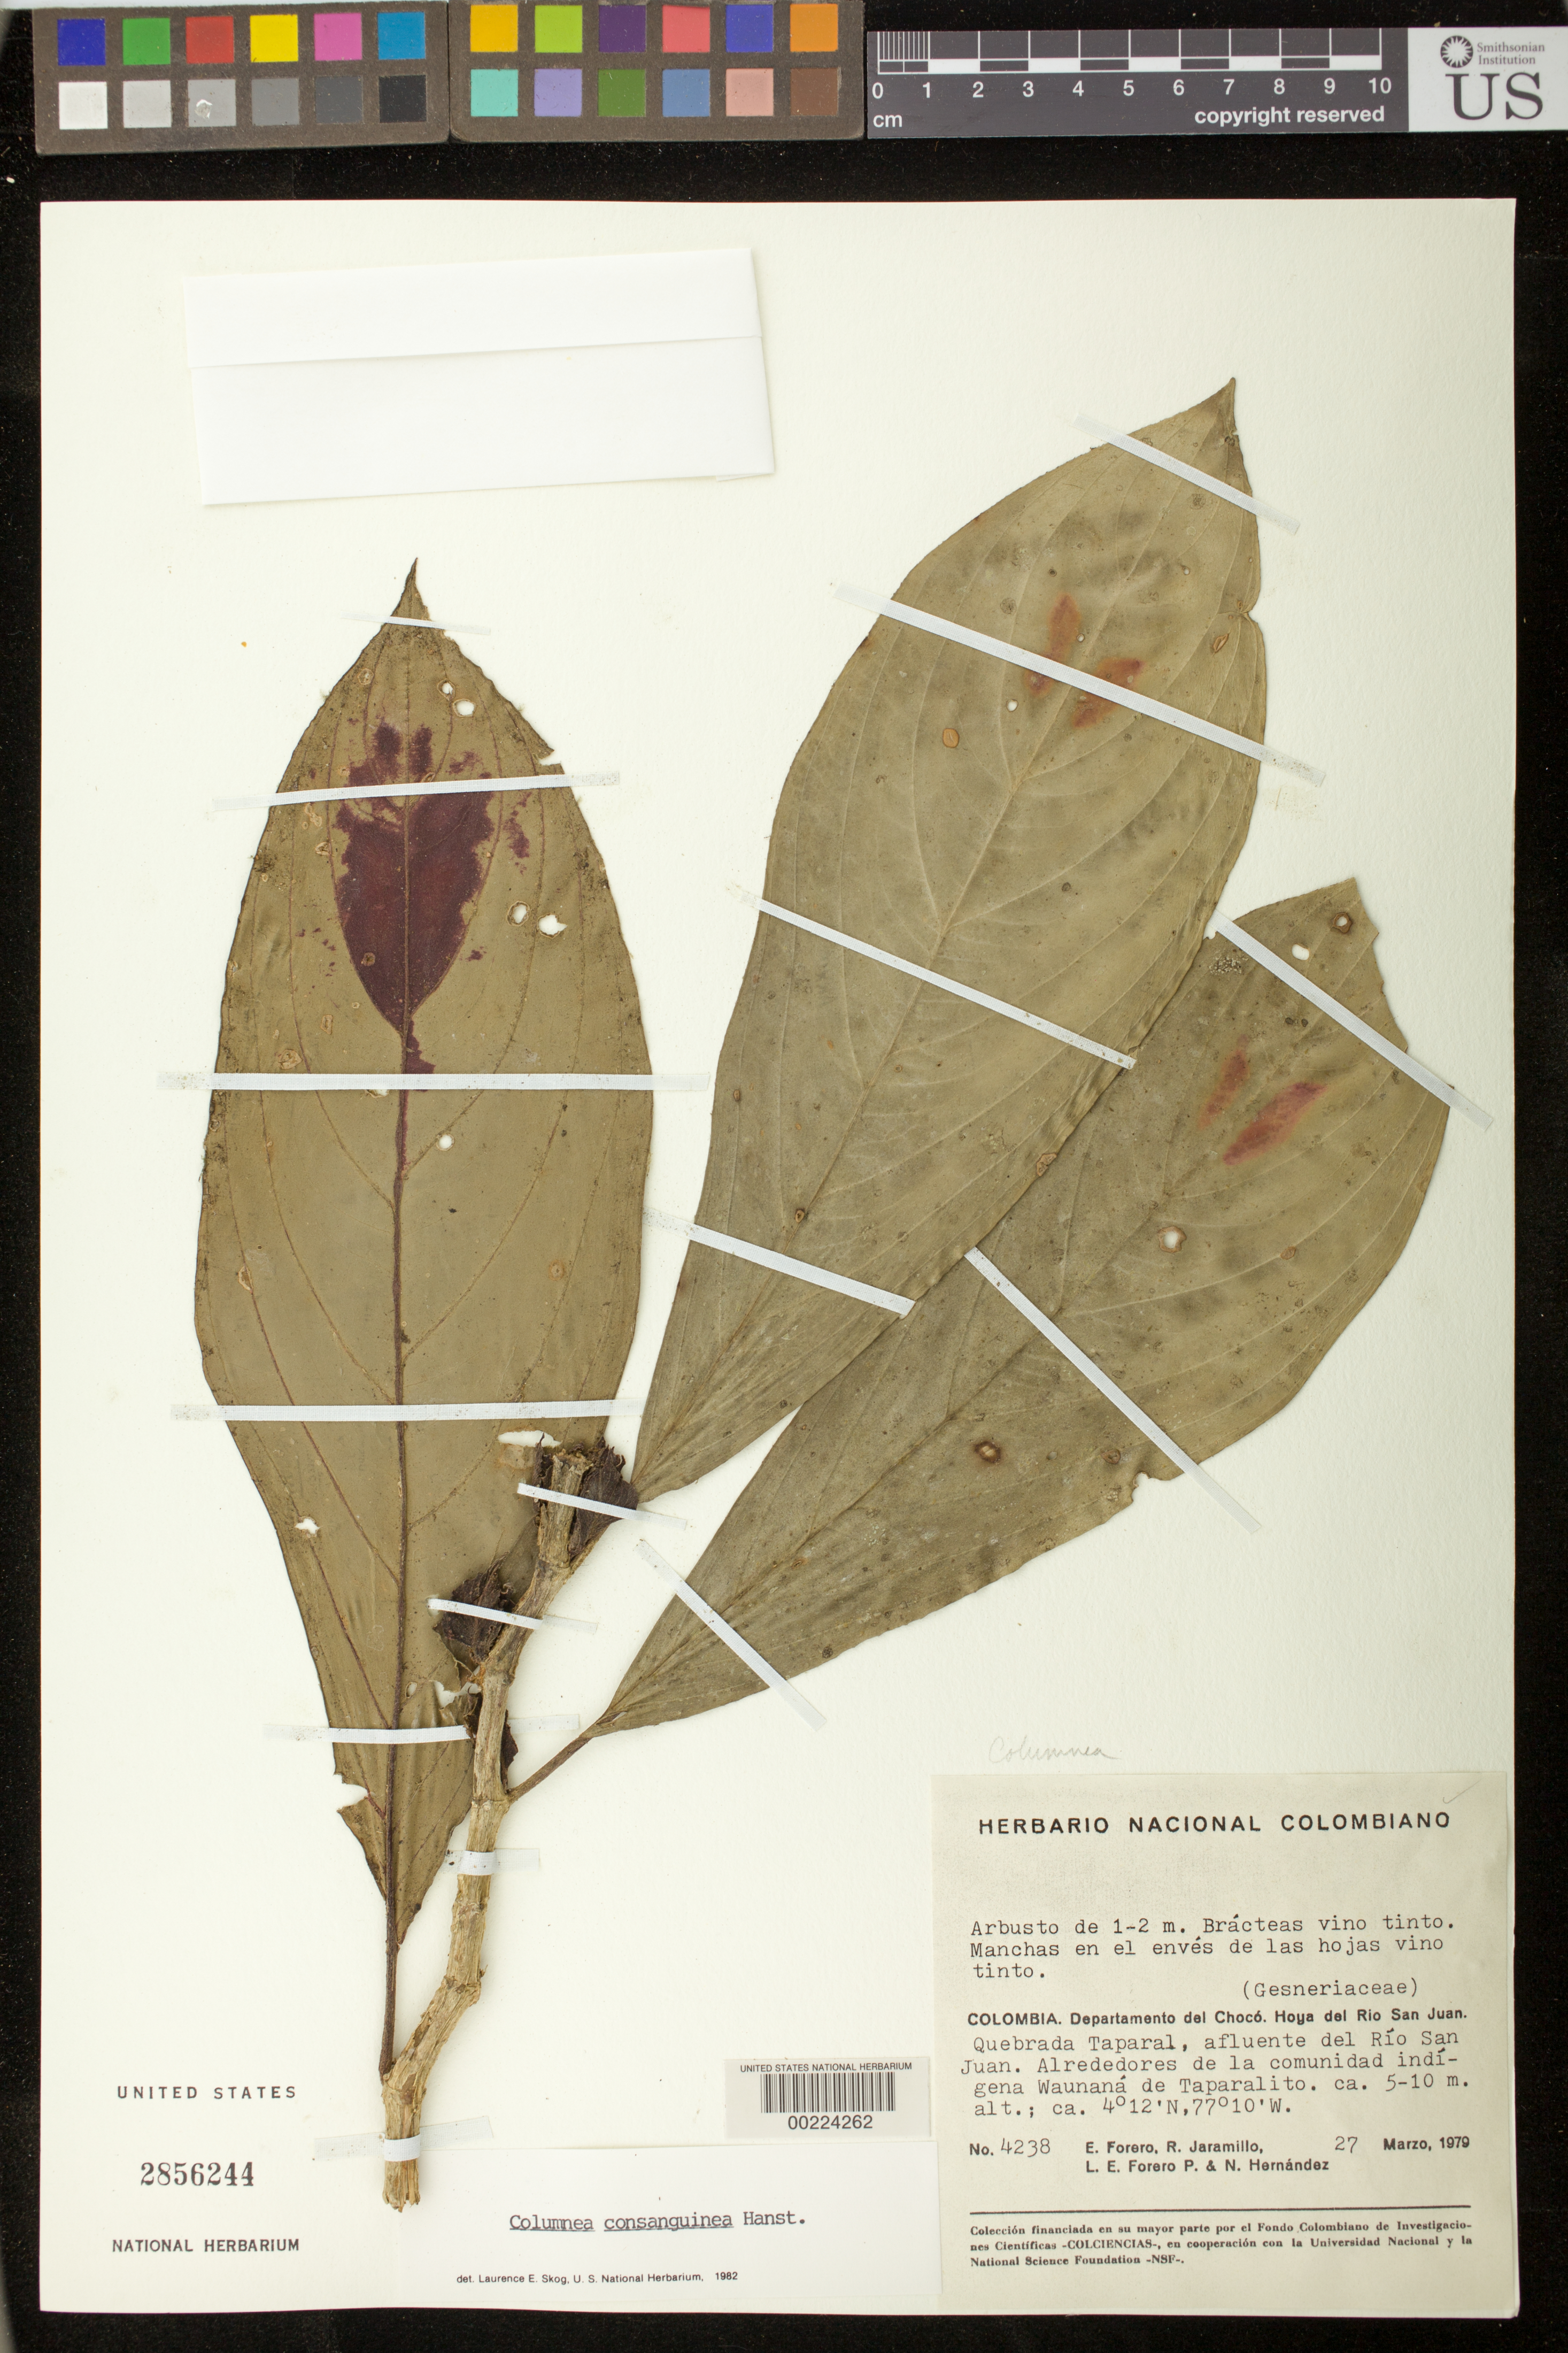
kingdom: Plantae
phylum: Tracheophyta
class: Magnoliopsida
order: Lamiales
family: Gesneriaceae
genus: Columnea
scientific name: Columnea consanguinea Hanst. var. consanguinea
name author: (Hanst.) Hanst.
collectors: E. Forero, R. Jaramillo M., L. E. Forero & N. Hernandez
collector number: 4238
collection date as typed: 27 Mar 1979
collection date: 1979-03-27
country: Colombia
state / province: Chocó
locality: Valley of Rio San Juan, Quebrada Taparal, tributary of Rio San Juan, environs of native community Waunanade Taparalito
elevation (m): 5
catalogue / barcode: US 2856244